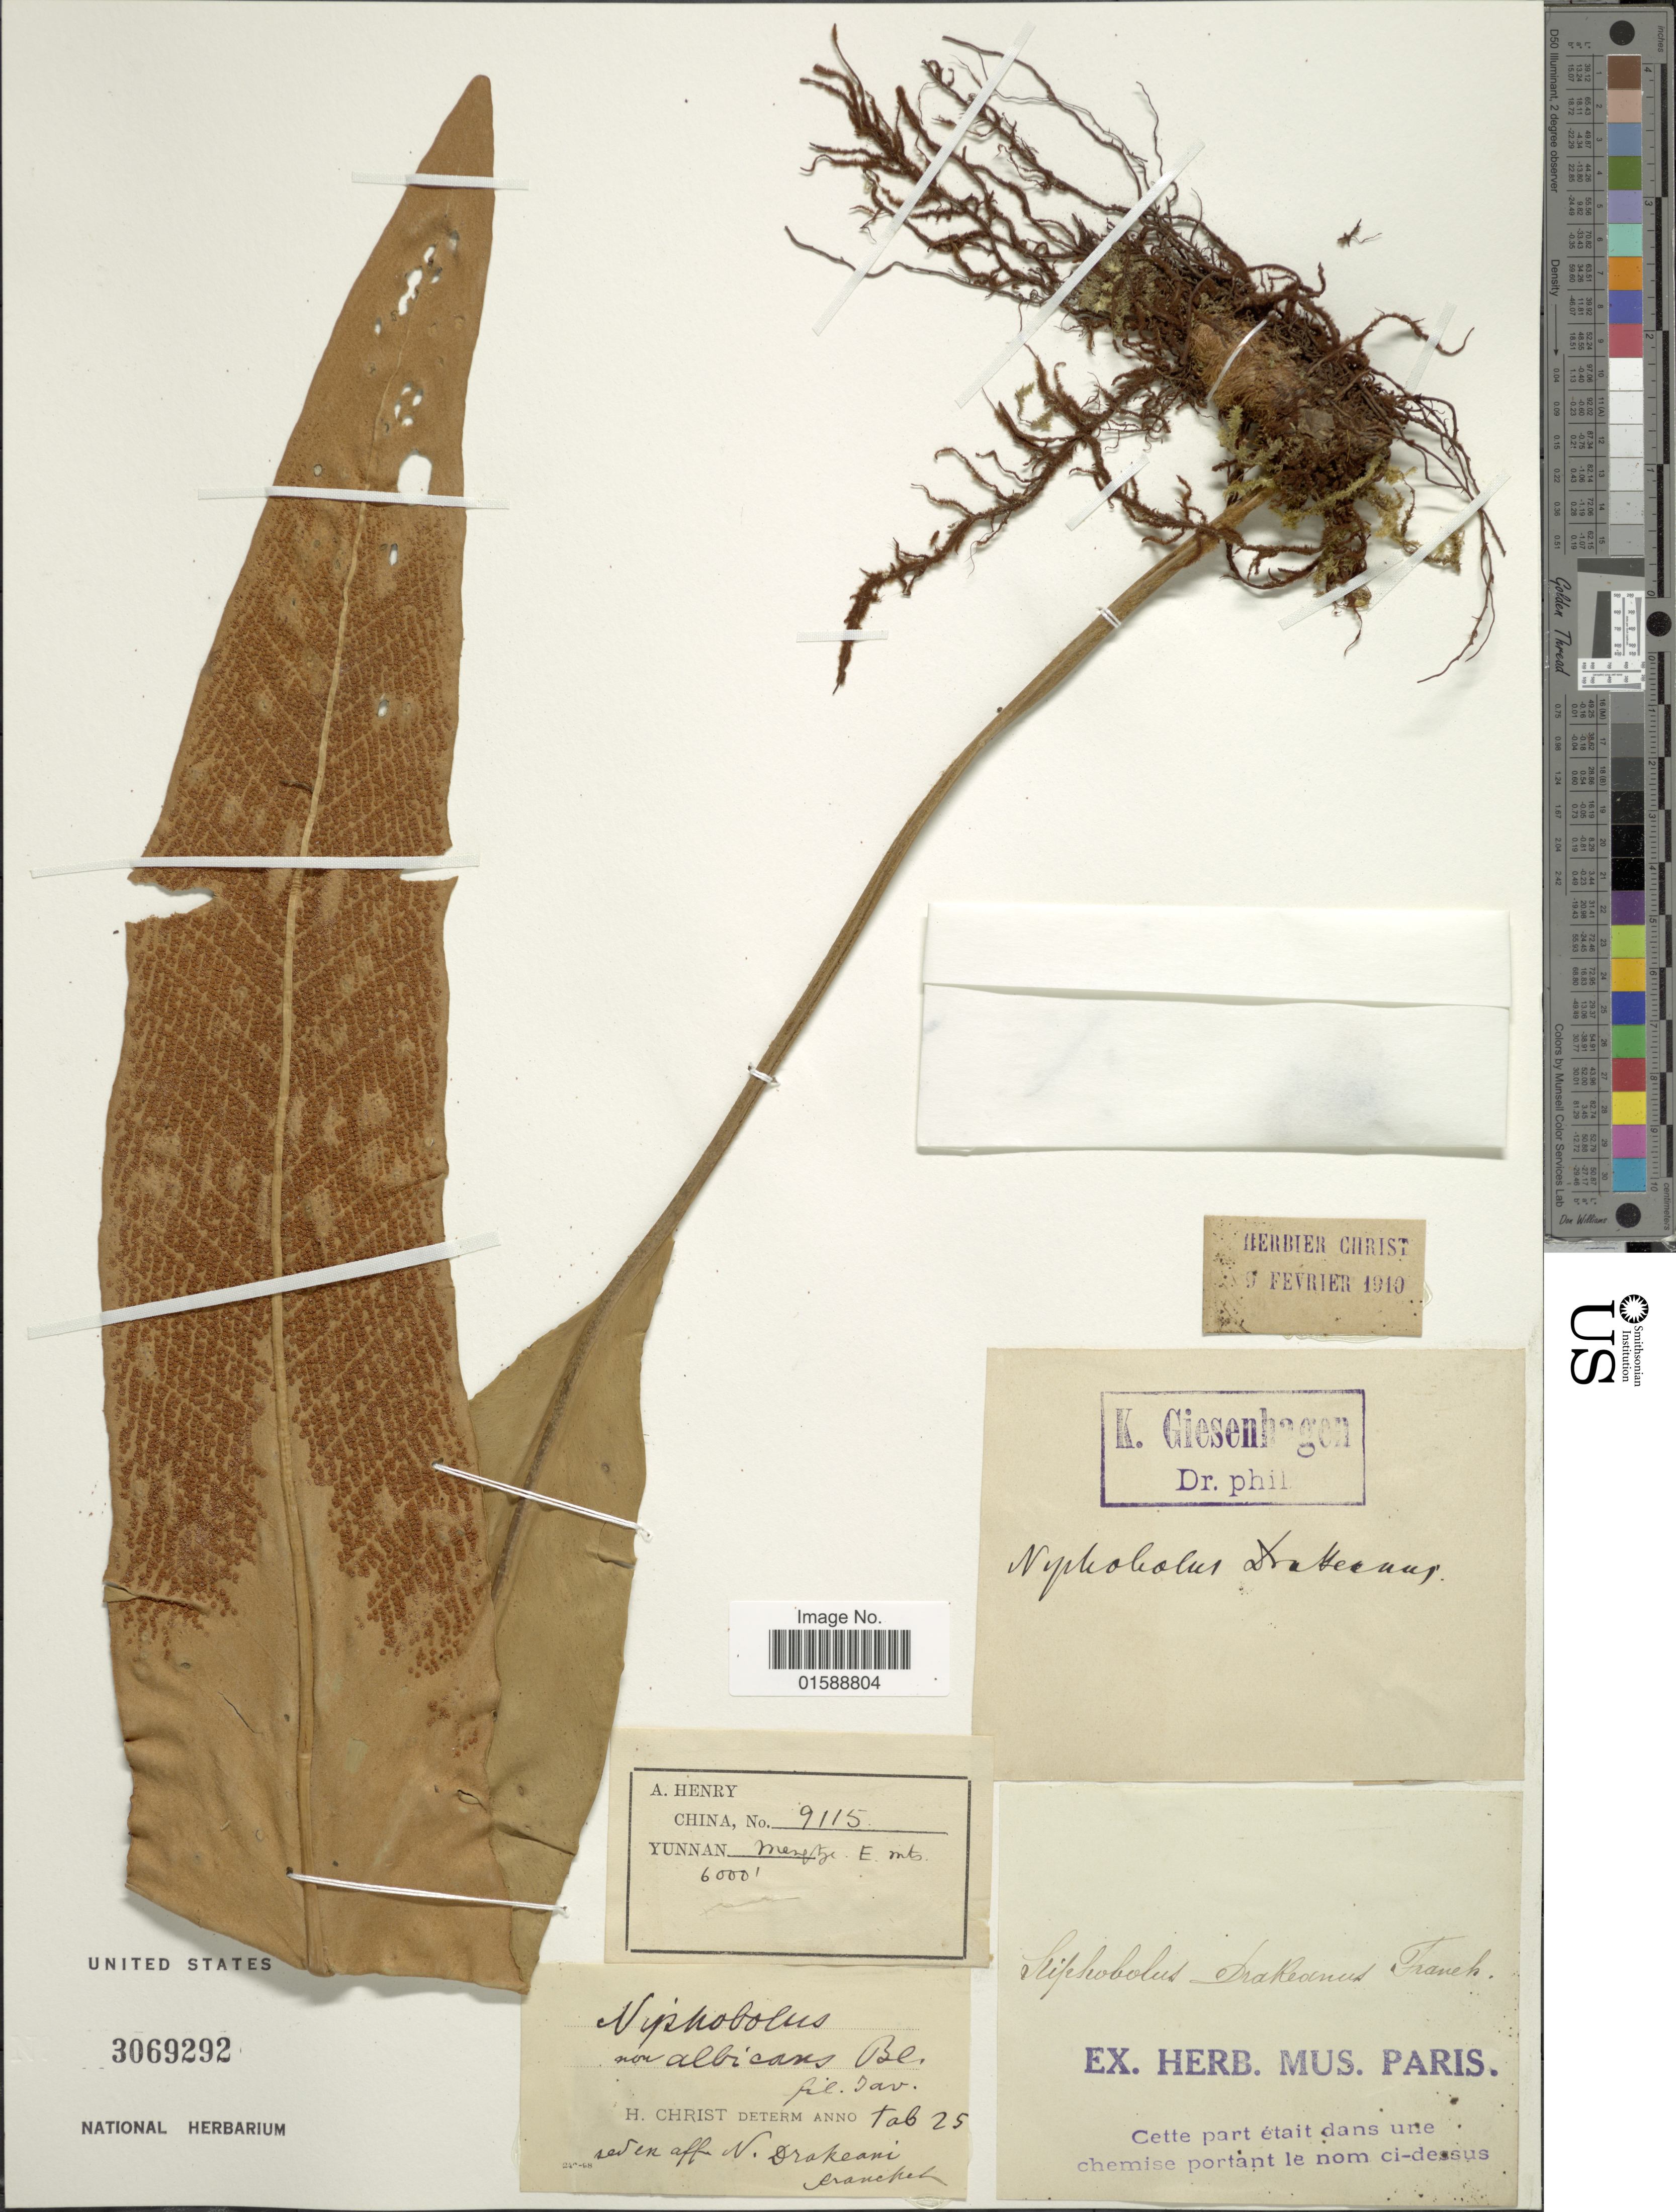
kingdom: Plantae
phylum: Tracheophyta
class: Polypodiopsida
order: Polypodiales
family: Polypodiaceae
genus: Pyrrosia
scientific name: Pyrrosia drakeana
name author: (Franch.) Ching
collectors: A. Henry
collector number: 9115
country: China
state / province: Yunnan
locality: Mengtze. E. mts.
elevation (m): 1829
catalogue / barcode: US 3069292